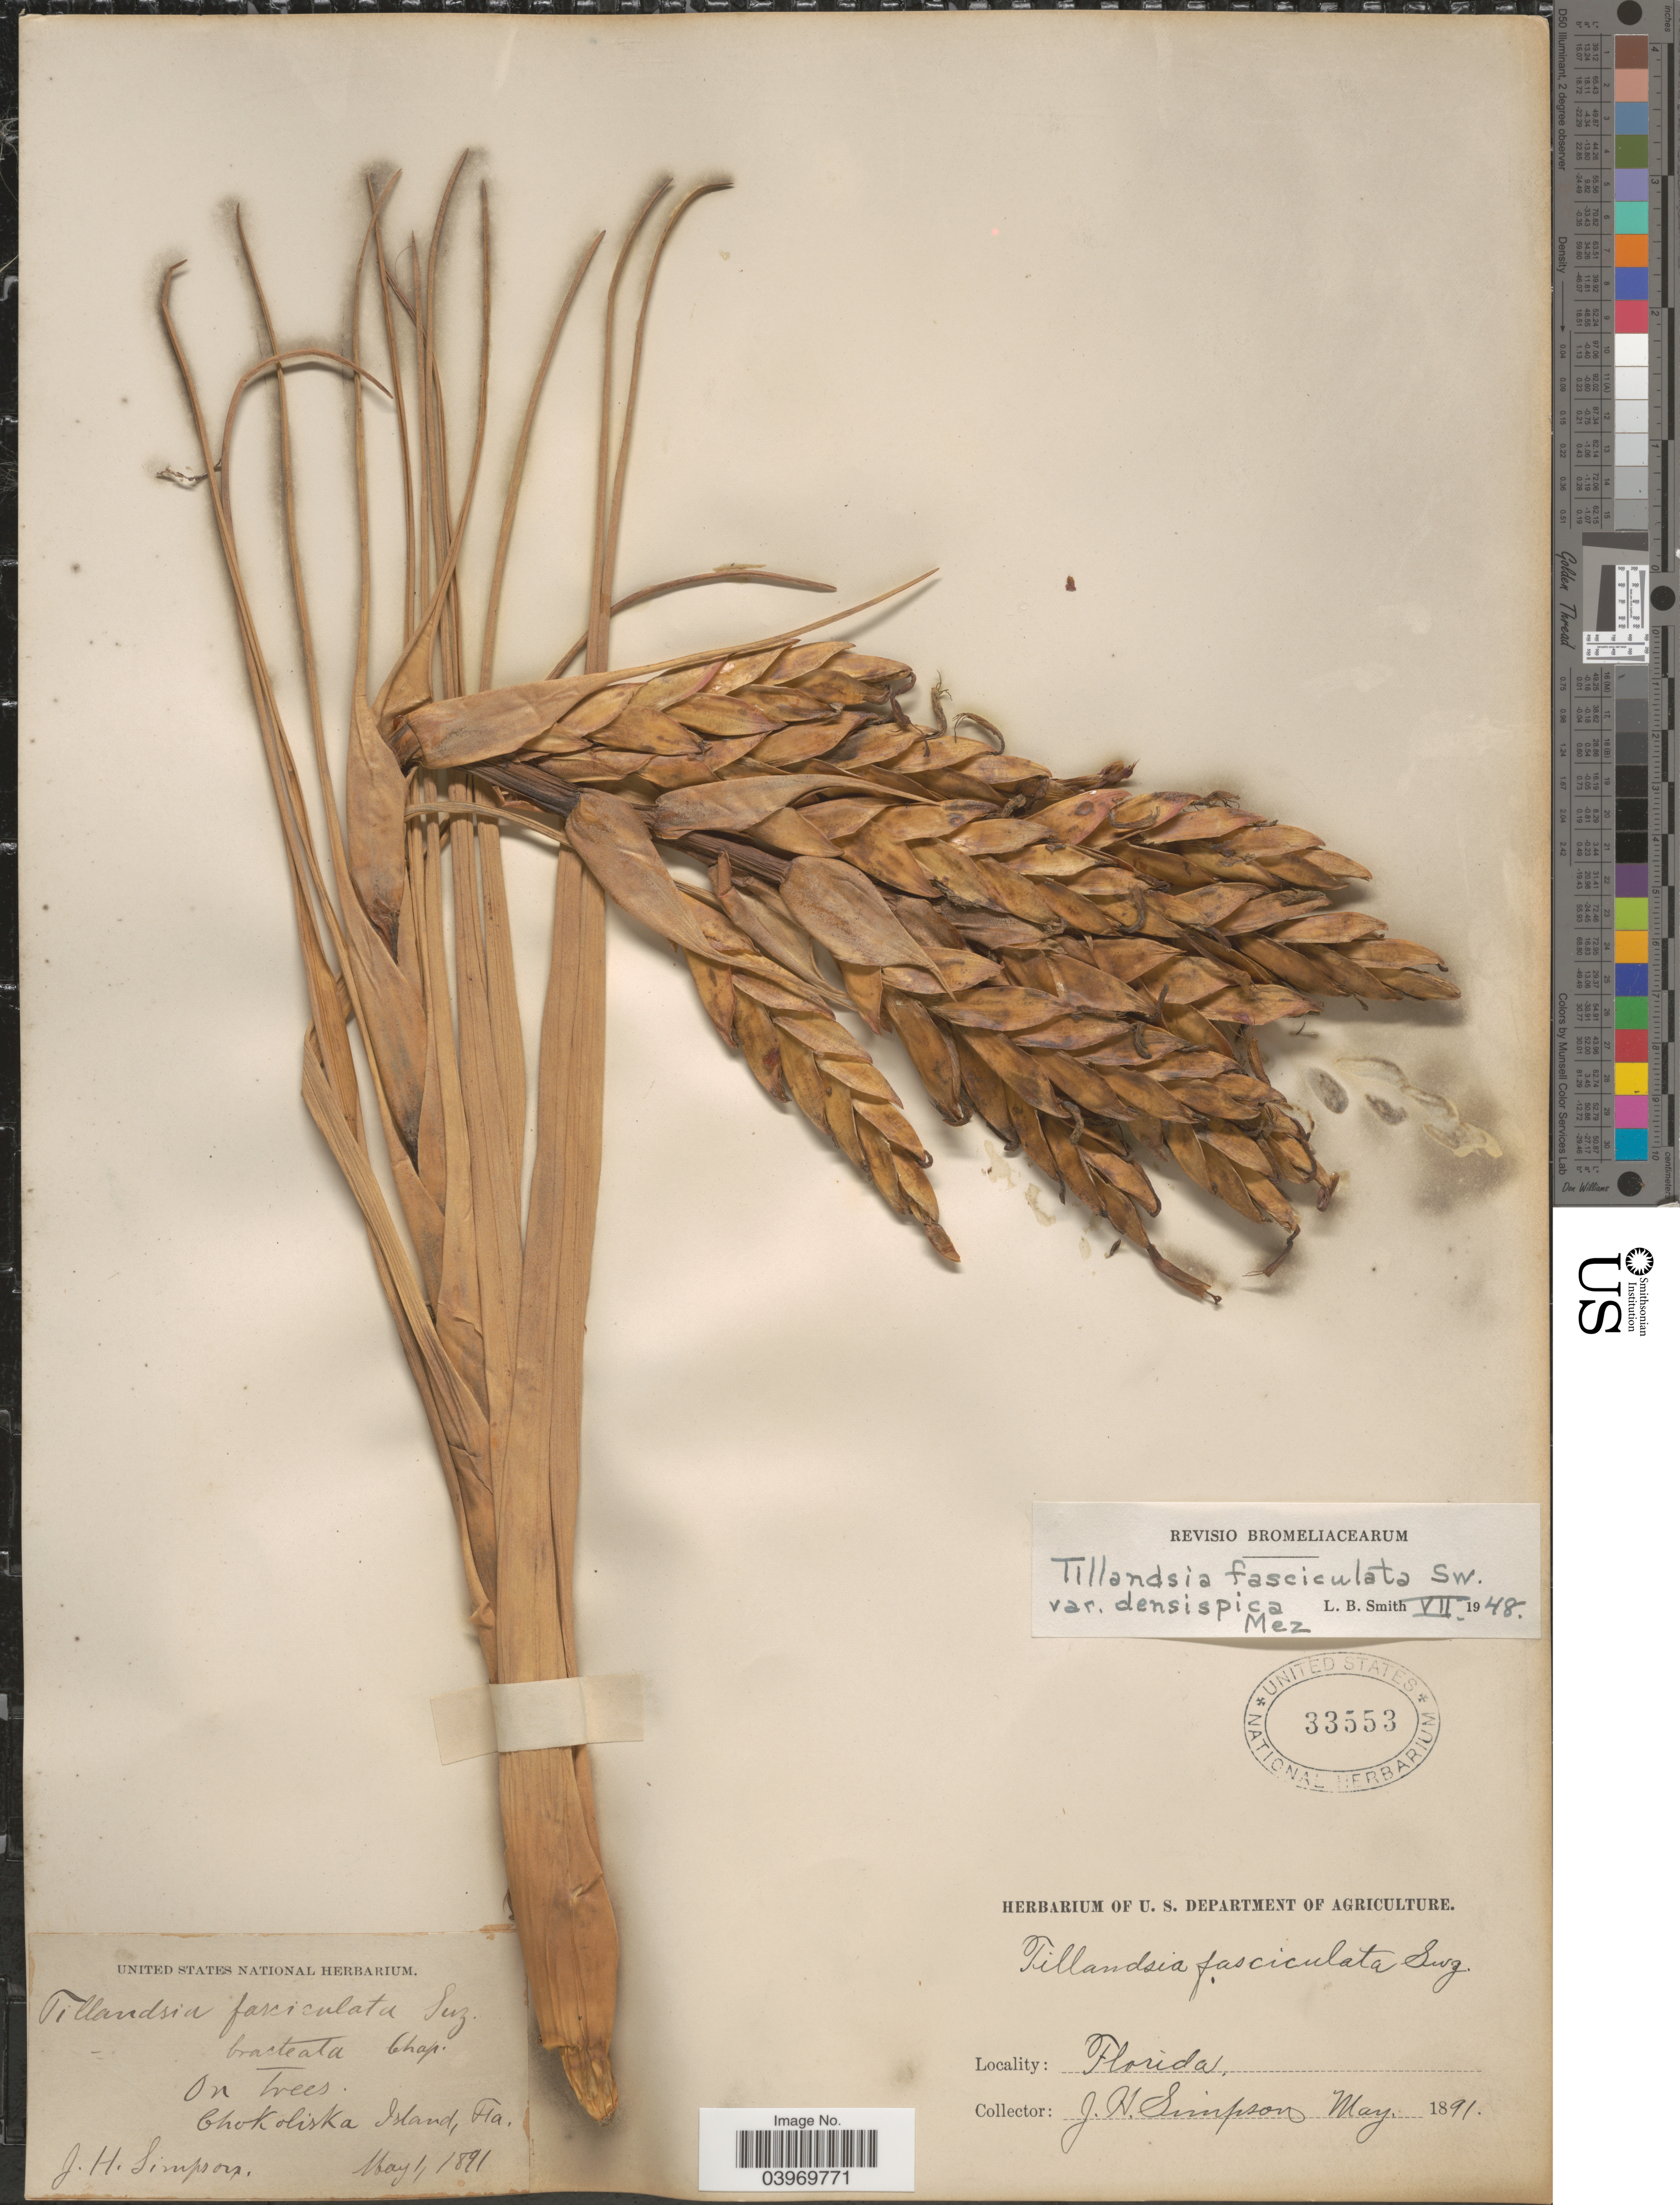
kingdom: Plantae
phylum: Tracheophyta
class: Liliopsida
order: Poales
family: Bromeliaceae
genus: Tillandsia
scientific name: Tillandsia fasciculata var. densispica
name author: Mez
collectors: J. H. Simpson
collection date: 1891-05-01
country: United States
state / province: Florida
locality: Chokoliska Island.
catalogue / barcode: US 33553